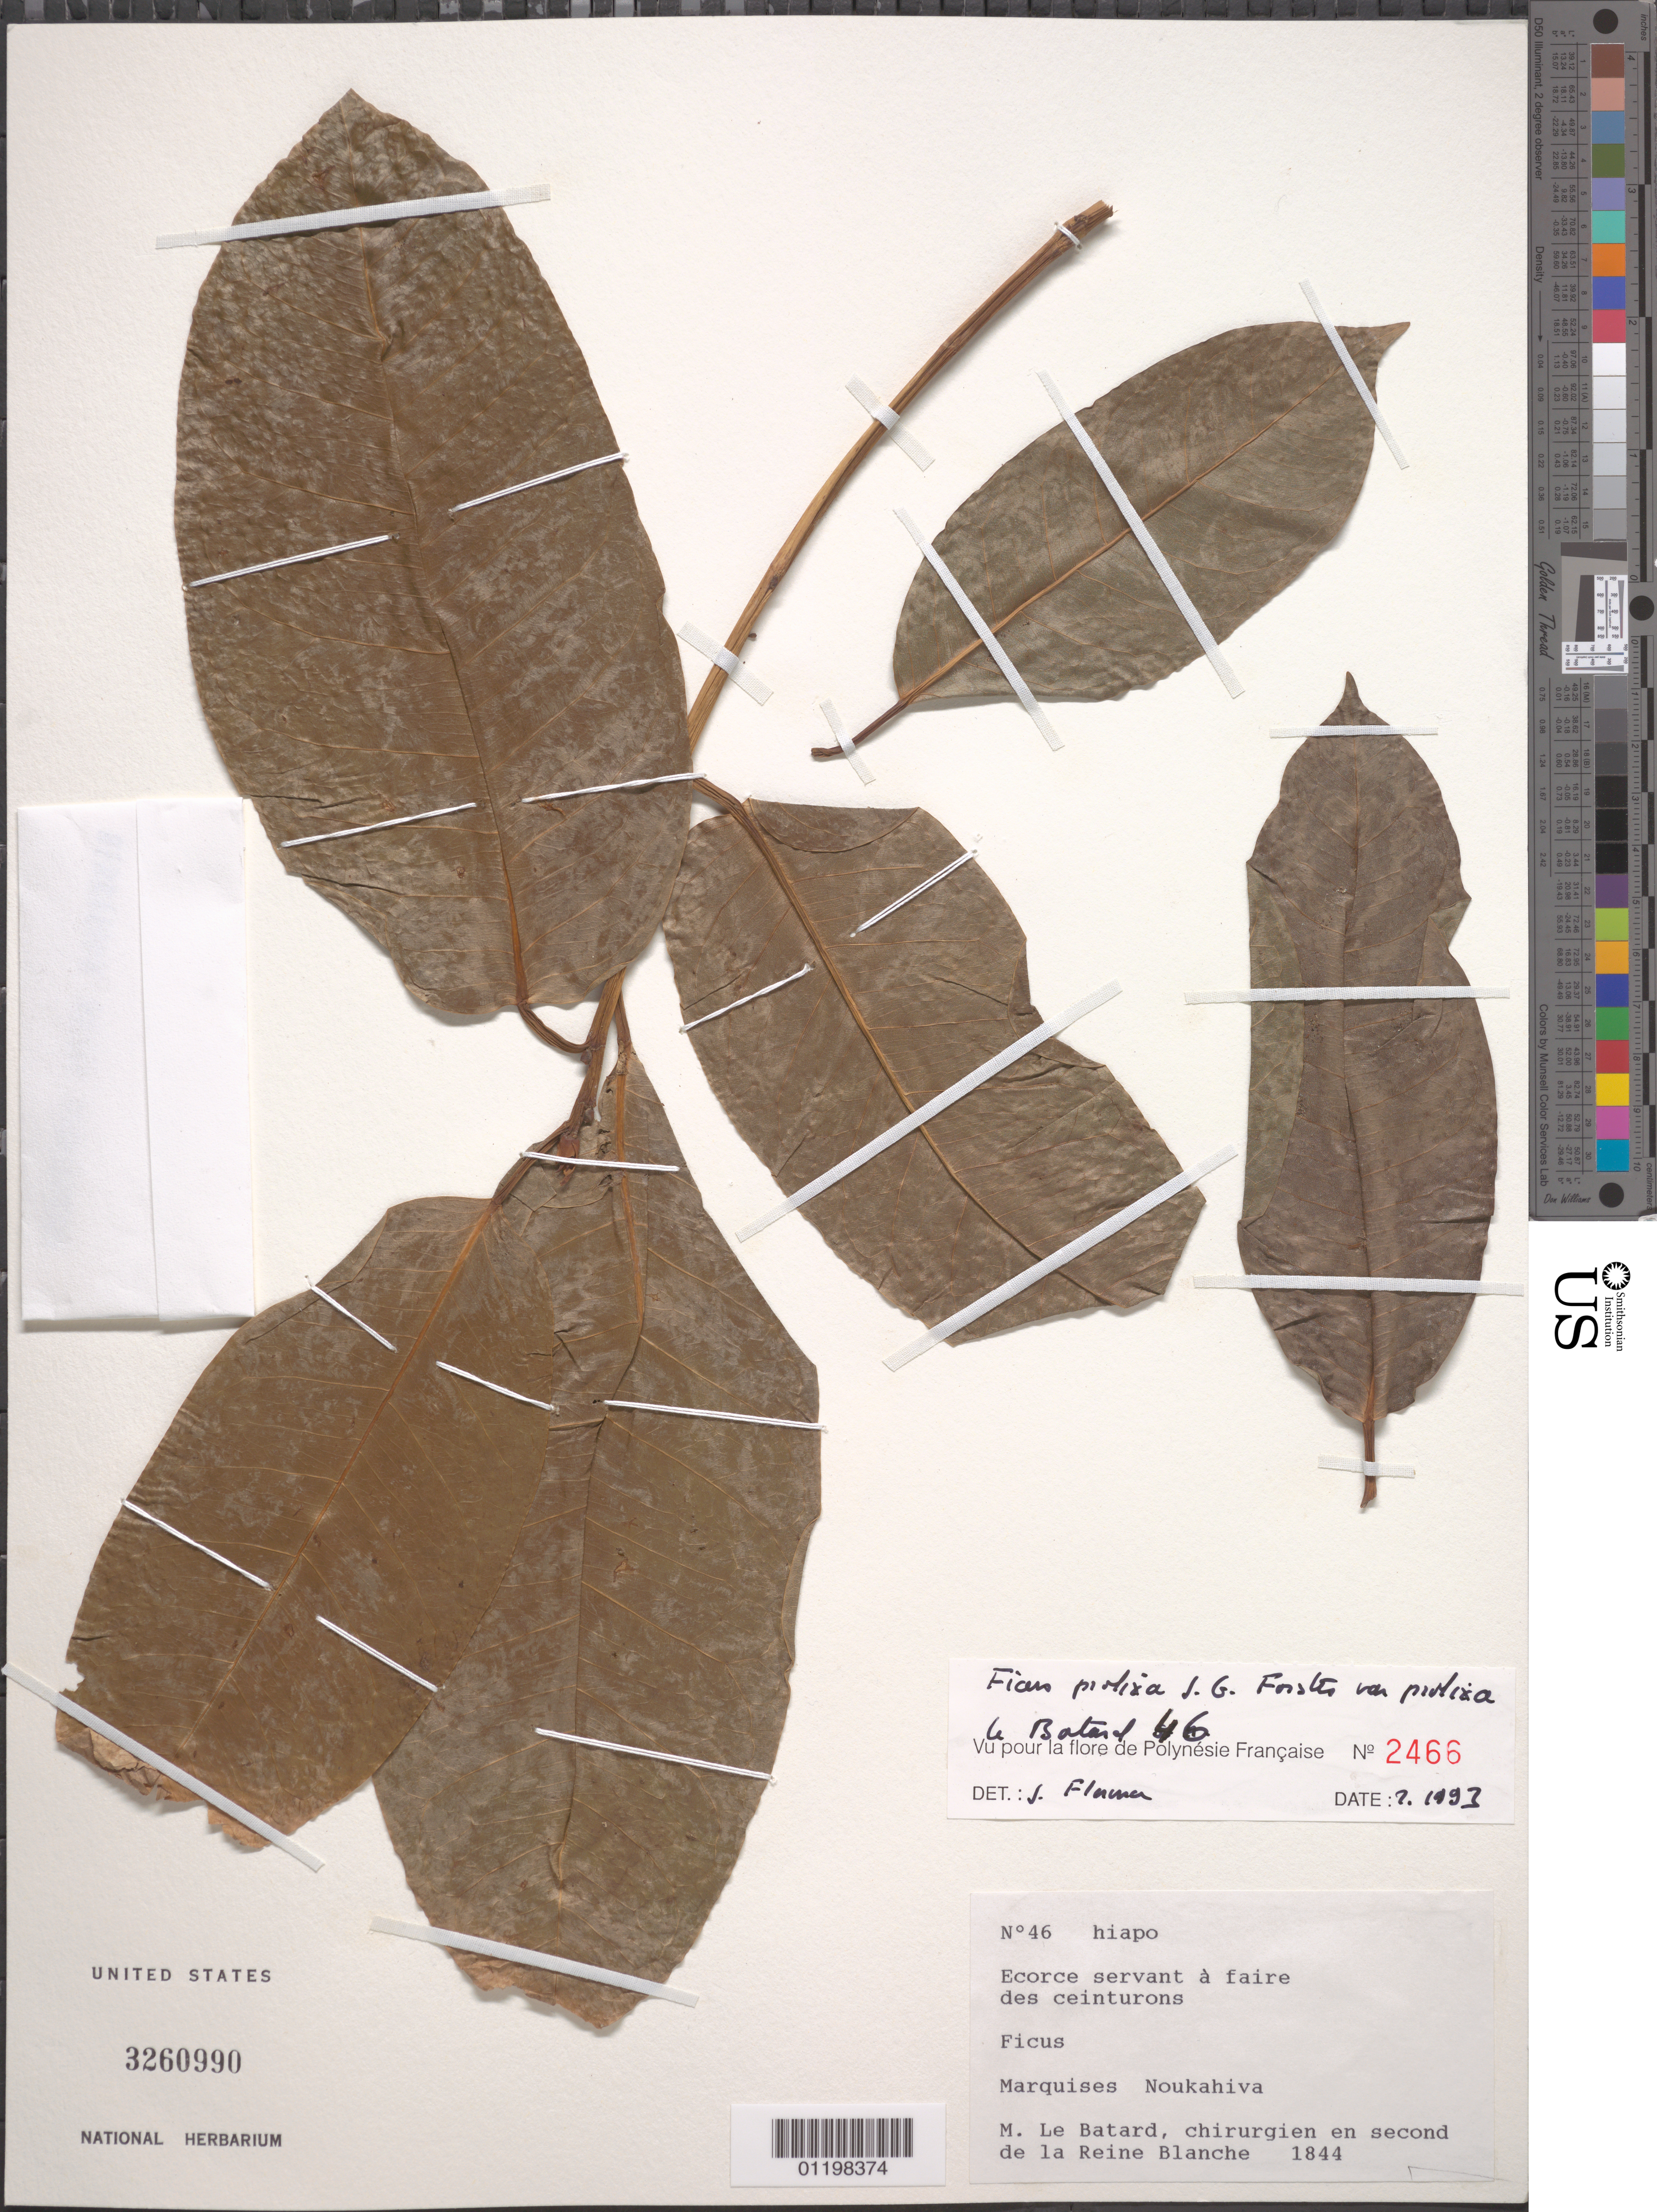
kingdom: Plantae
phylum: Tracheophyta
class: Magnoliopsida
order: Rosales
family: Moraceae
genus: Ficus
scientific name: Ficus prolixa var. prolixa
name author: G. Forst.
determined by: Lorence, David H., (PTBG), National Tropical Botanical Garden (UNITED STATES)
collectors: LeBatard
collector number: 46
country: French Polynesia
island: Nuku Hiva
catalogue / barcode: US 3260990